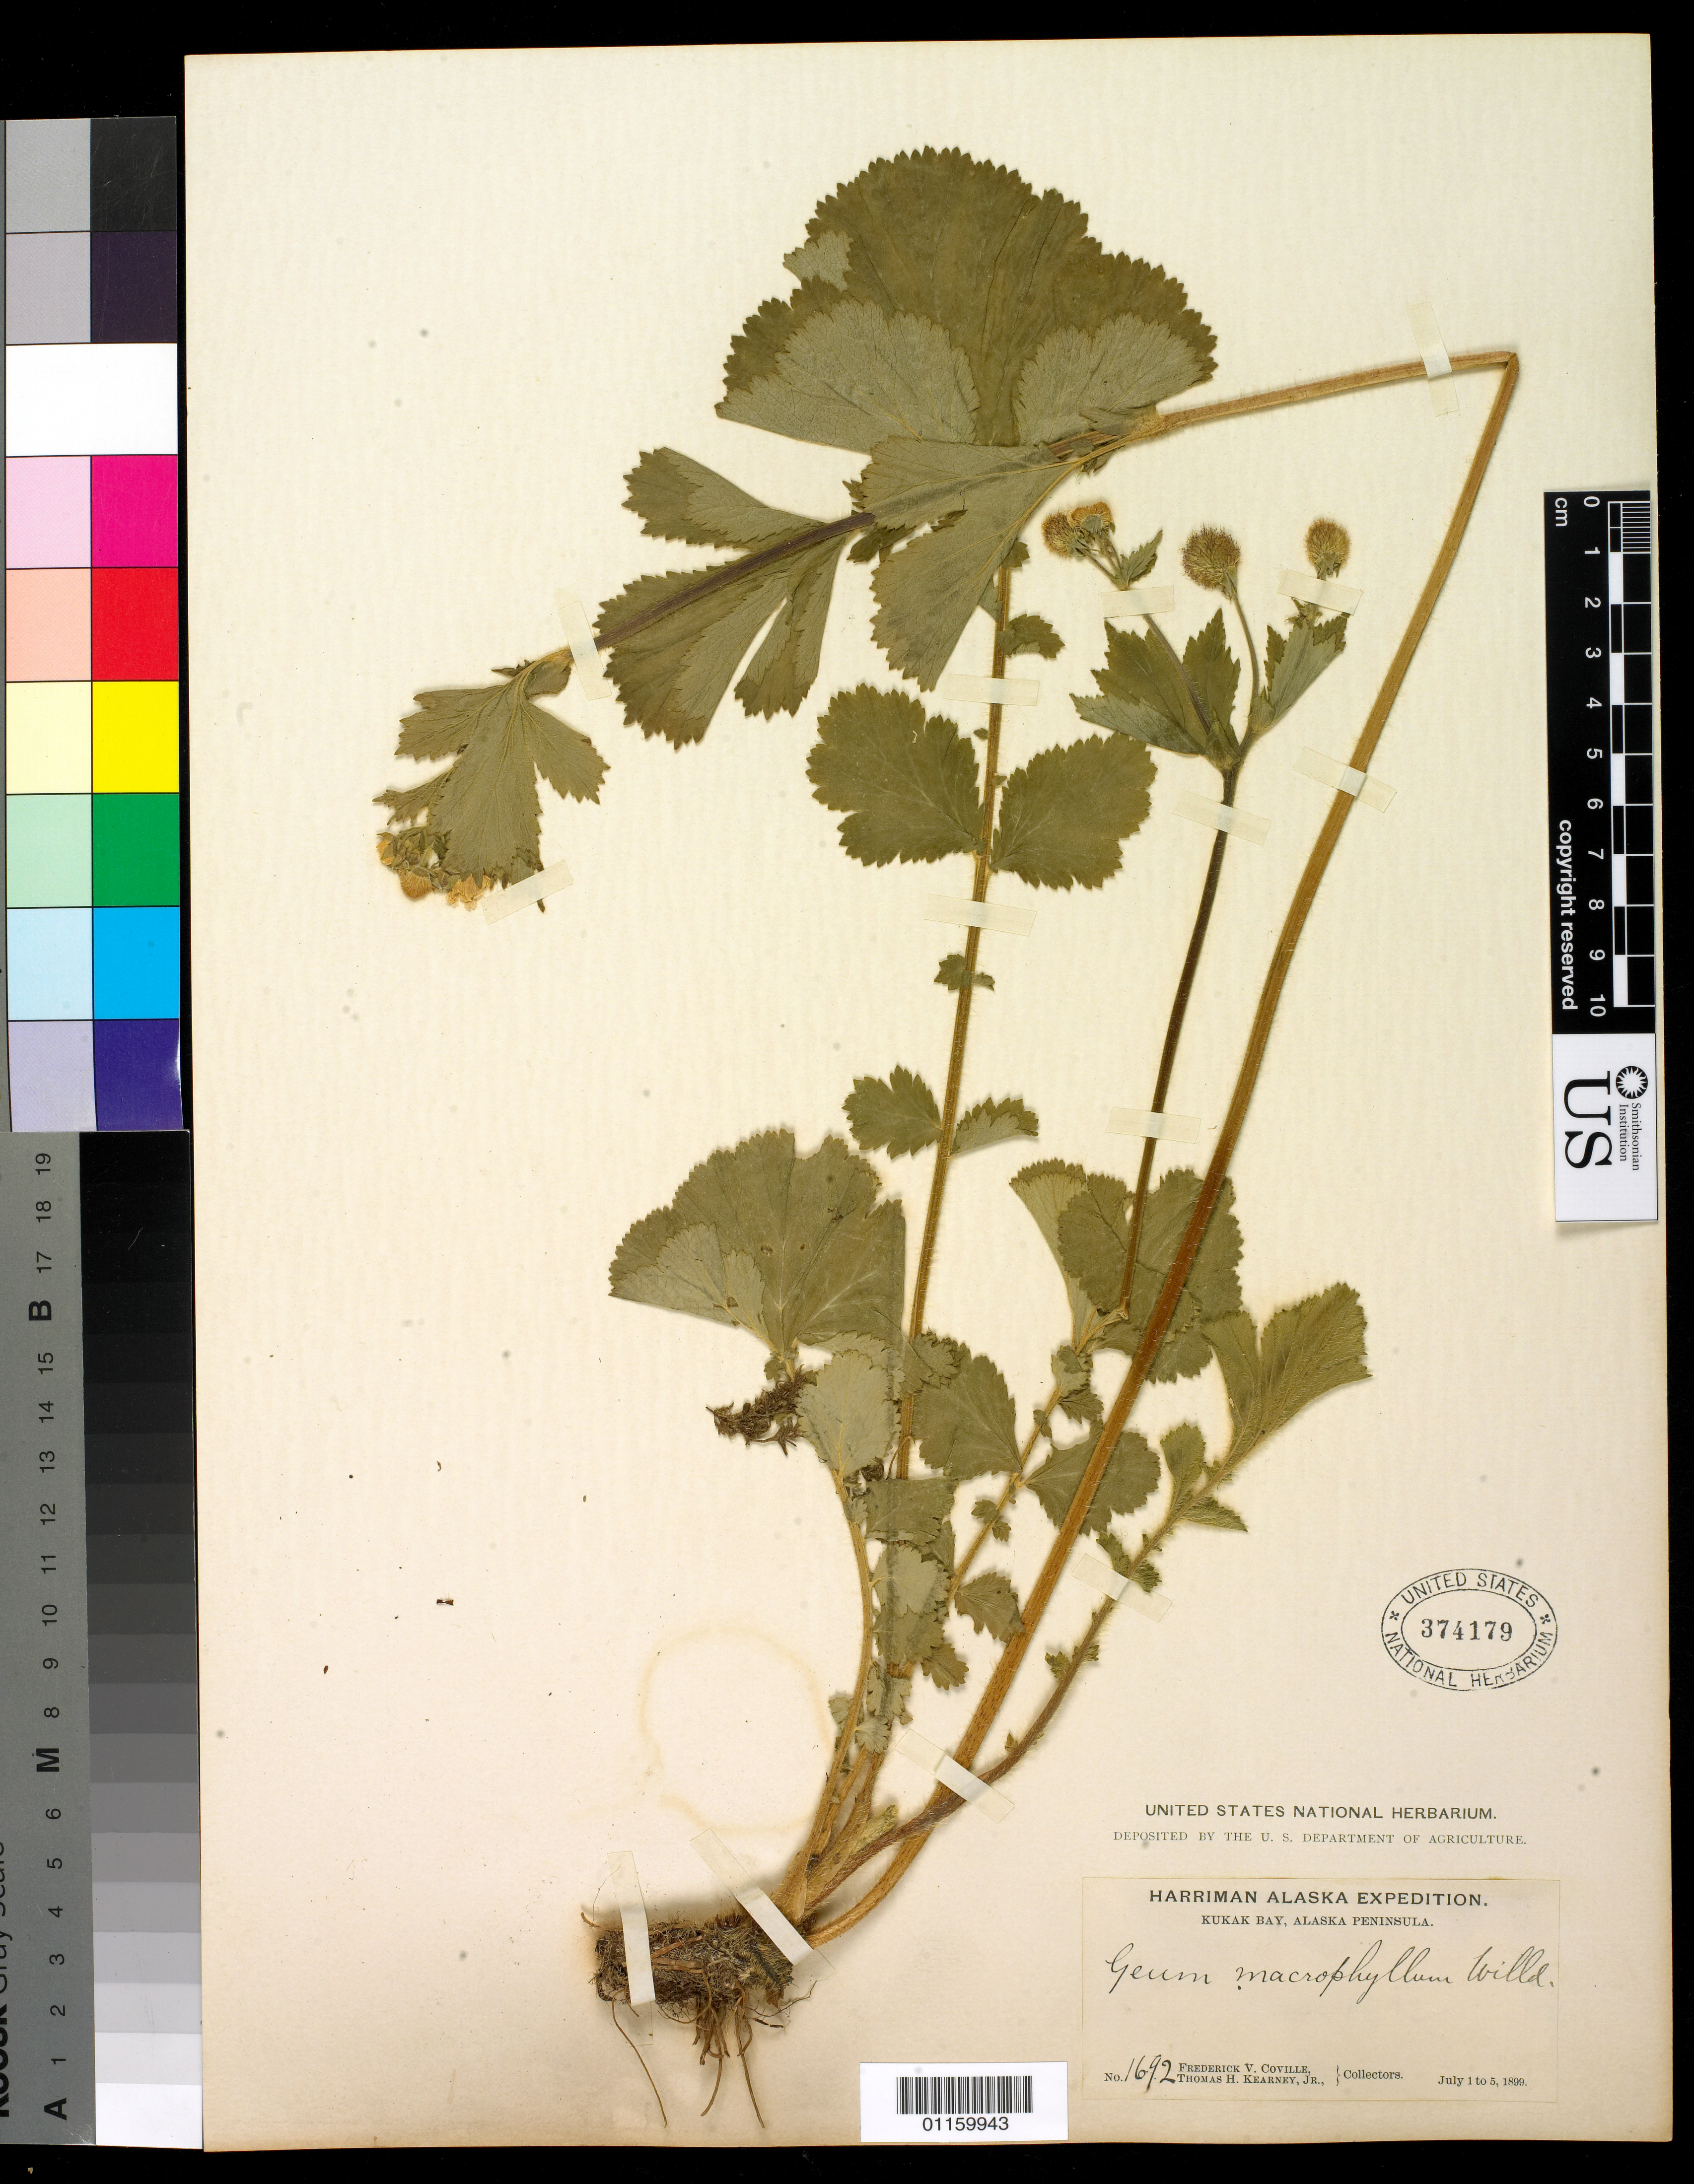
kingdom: Plantae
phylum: Tracheophyta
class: Magnoliopsida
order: Rosales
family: Rosaceae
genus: Geum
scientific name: Geum macrophyllum var. perincisum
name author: (Rydb.) Raup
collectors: F. V. Coville & T. H. Kearney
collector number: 1692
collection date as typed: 01 Jul 1899 to 05 Jul 1899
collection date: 1899-07-01/1899-07-05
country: United States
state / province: Alaska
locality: Kukak Bay, Alaska Peninsula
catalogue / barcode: US 374179